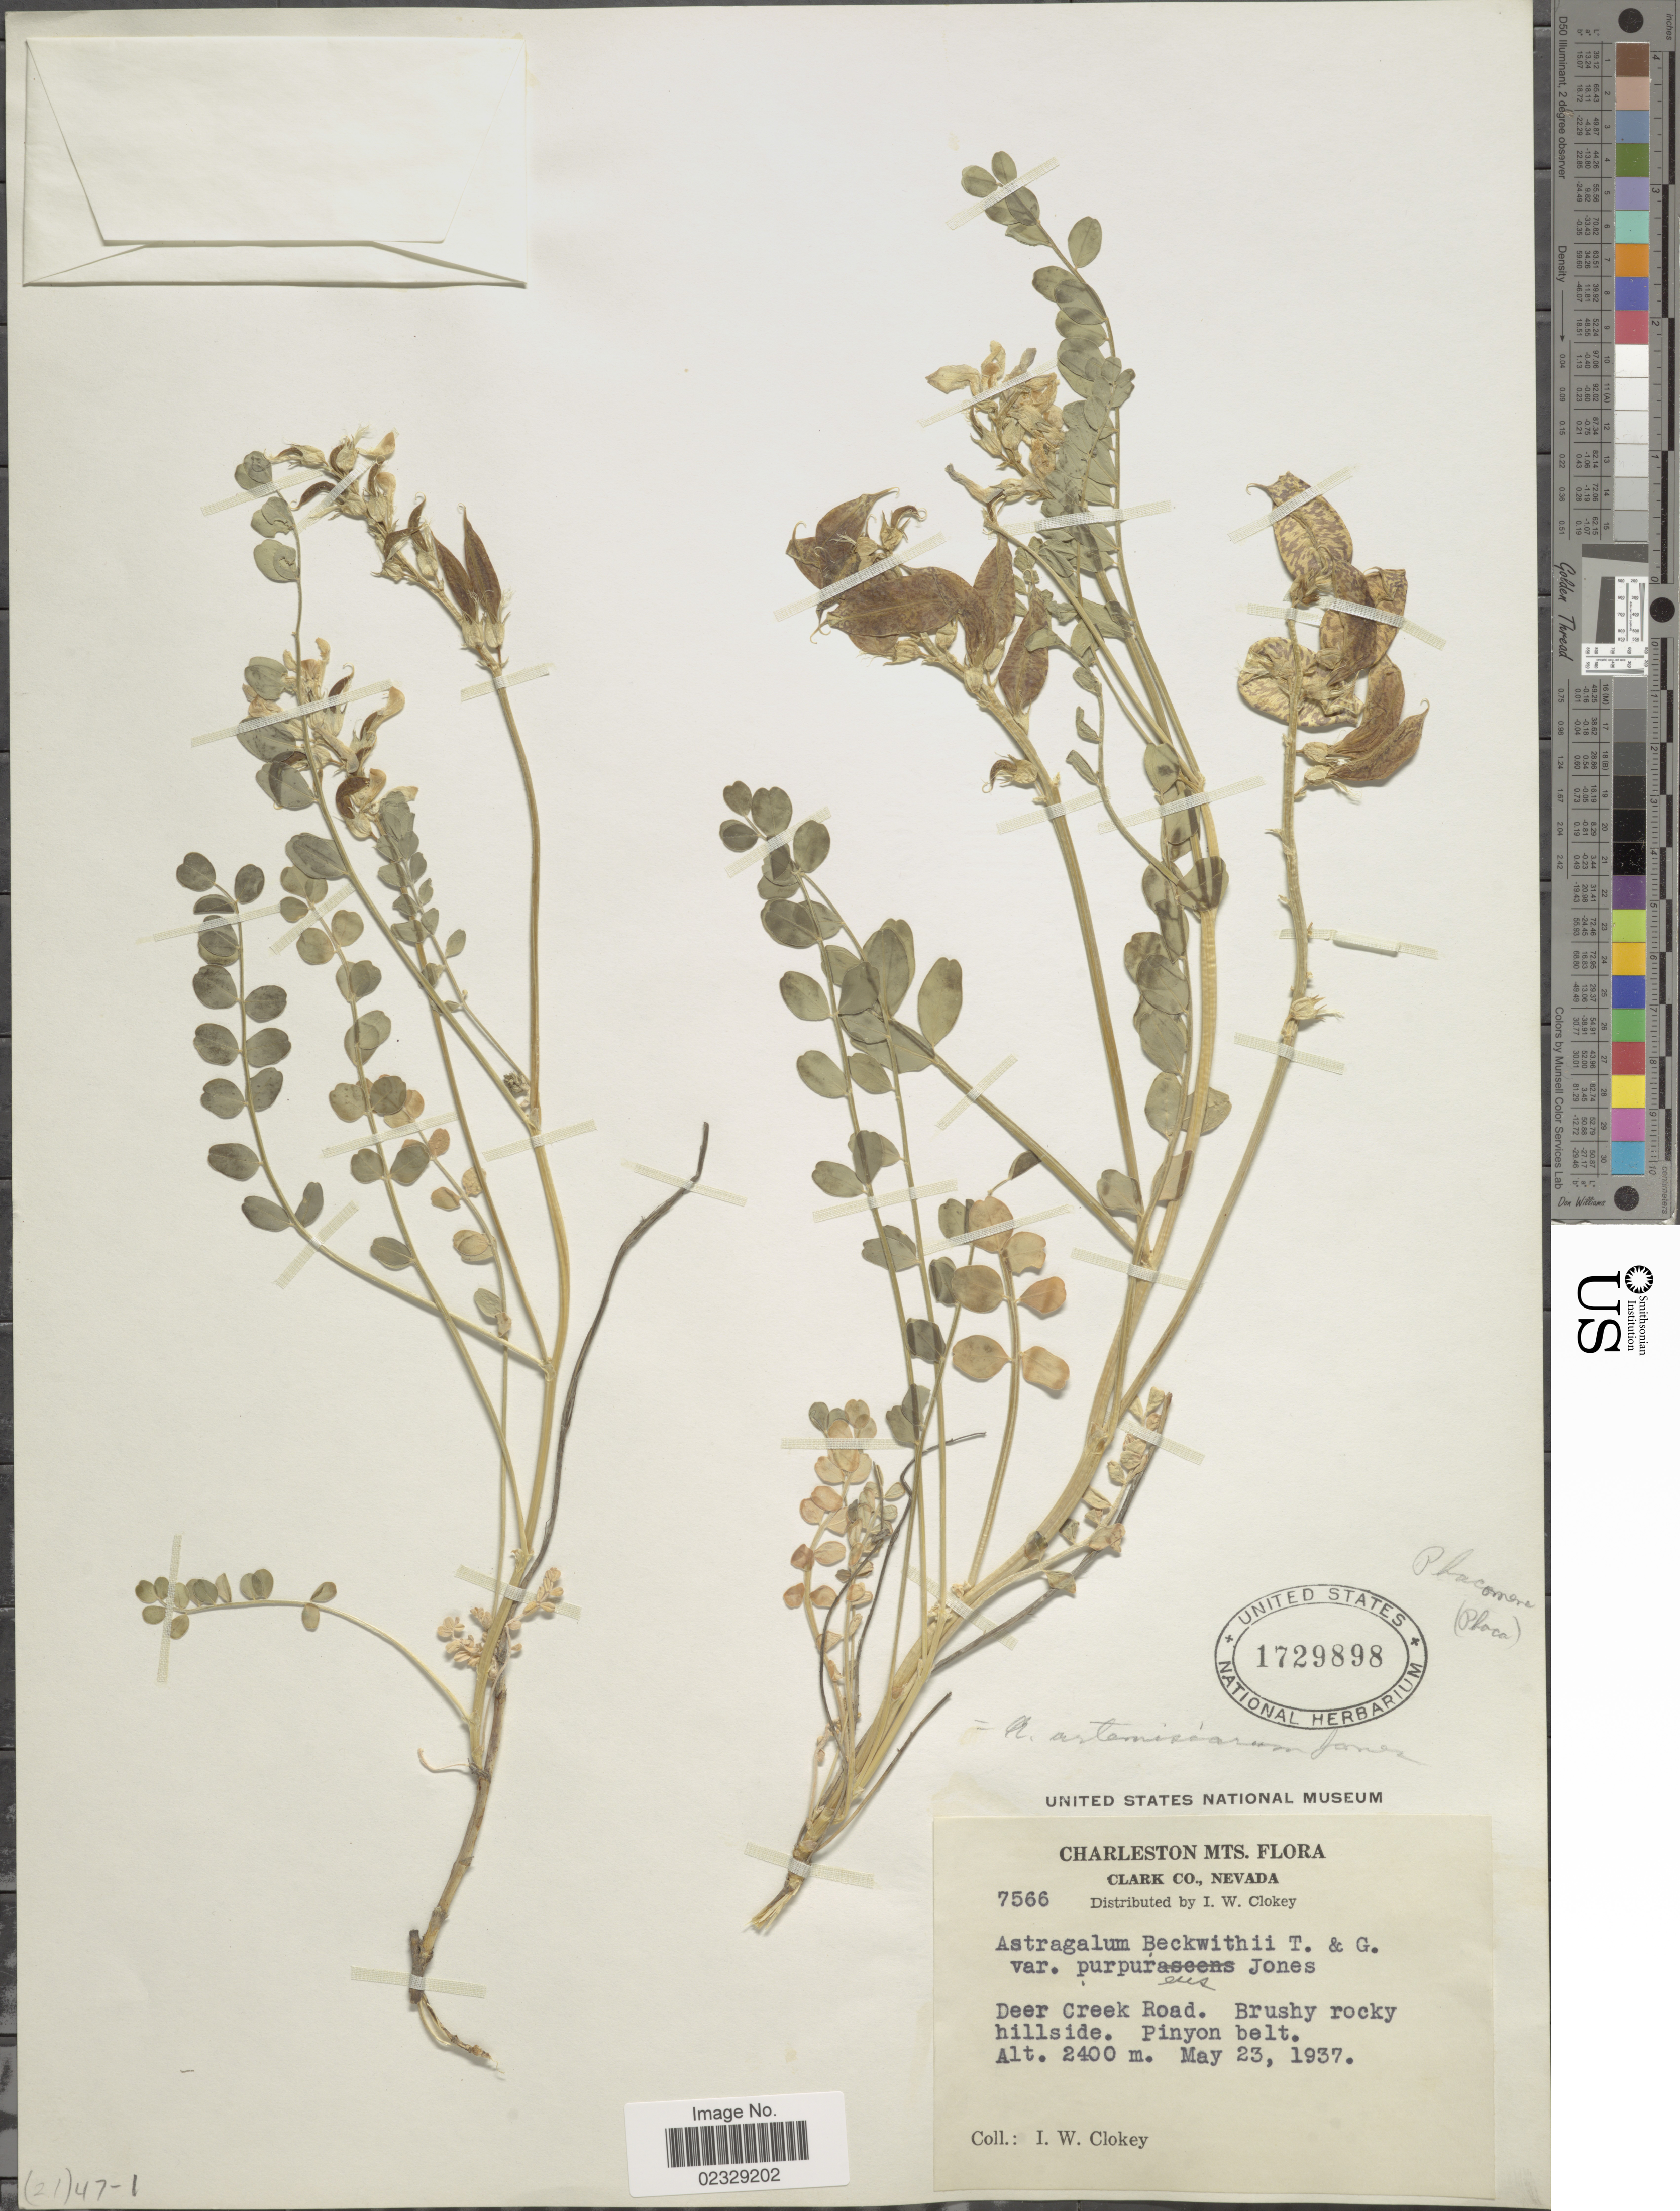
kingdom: Plantae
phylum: Tracheophyta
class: Magnoliopsida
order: Fabales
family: Fabaceae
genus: Astragalus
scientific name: Astragalus artemisiarum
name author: M.E. Jones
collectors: I. W. Clokey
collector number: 7566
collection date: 1937-05-23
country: United States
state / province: Nevada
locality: Charleston Mts., Clark Co., Deer Creek Road, Pinyon Belt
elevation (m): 2400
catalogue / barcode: US 1729898